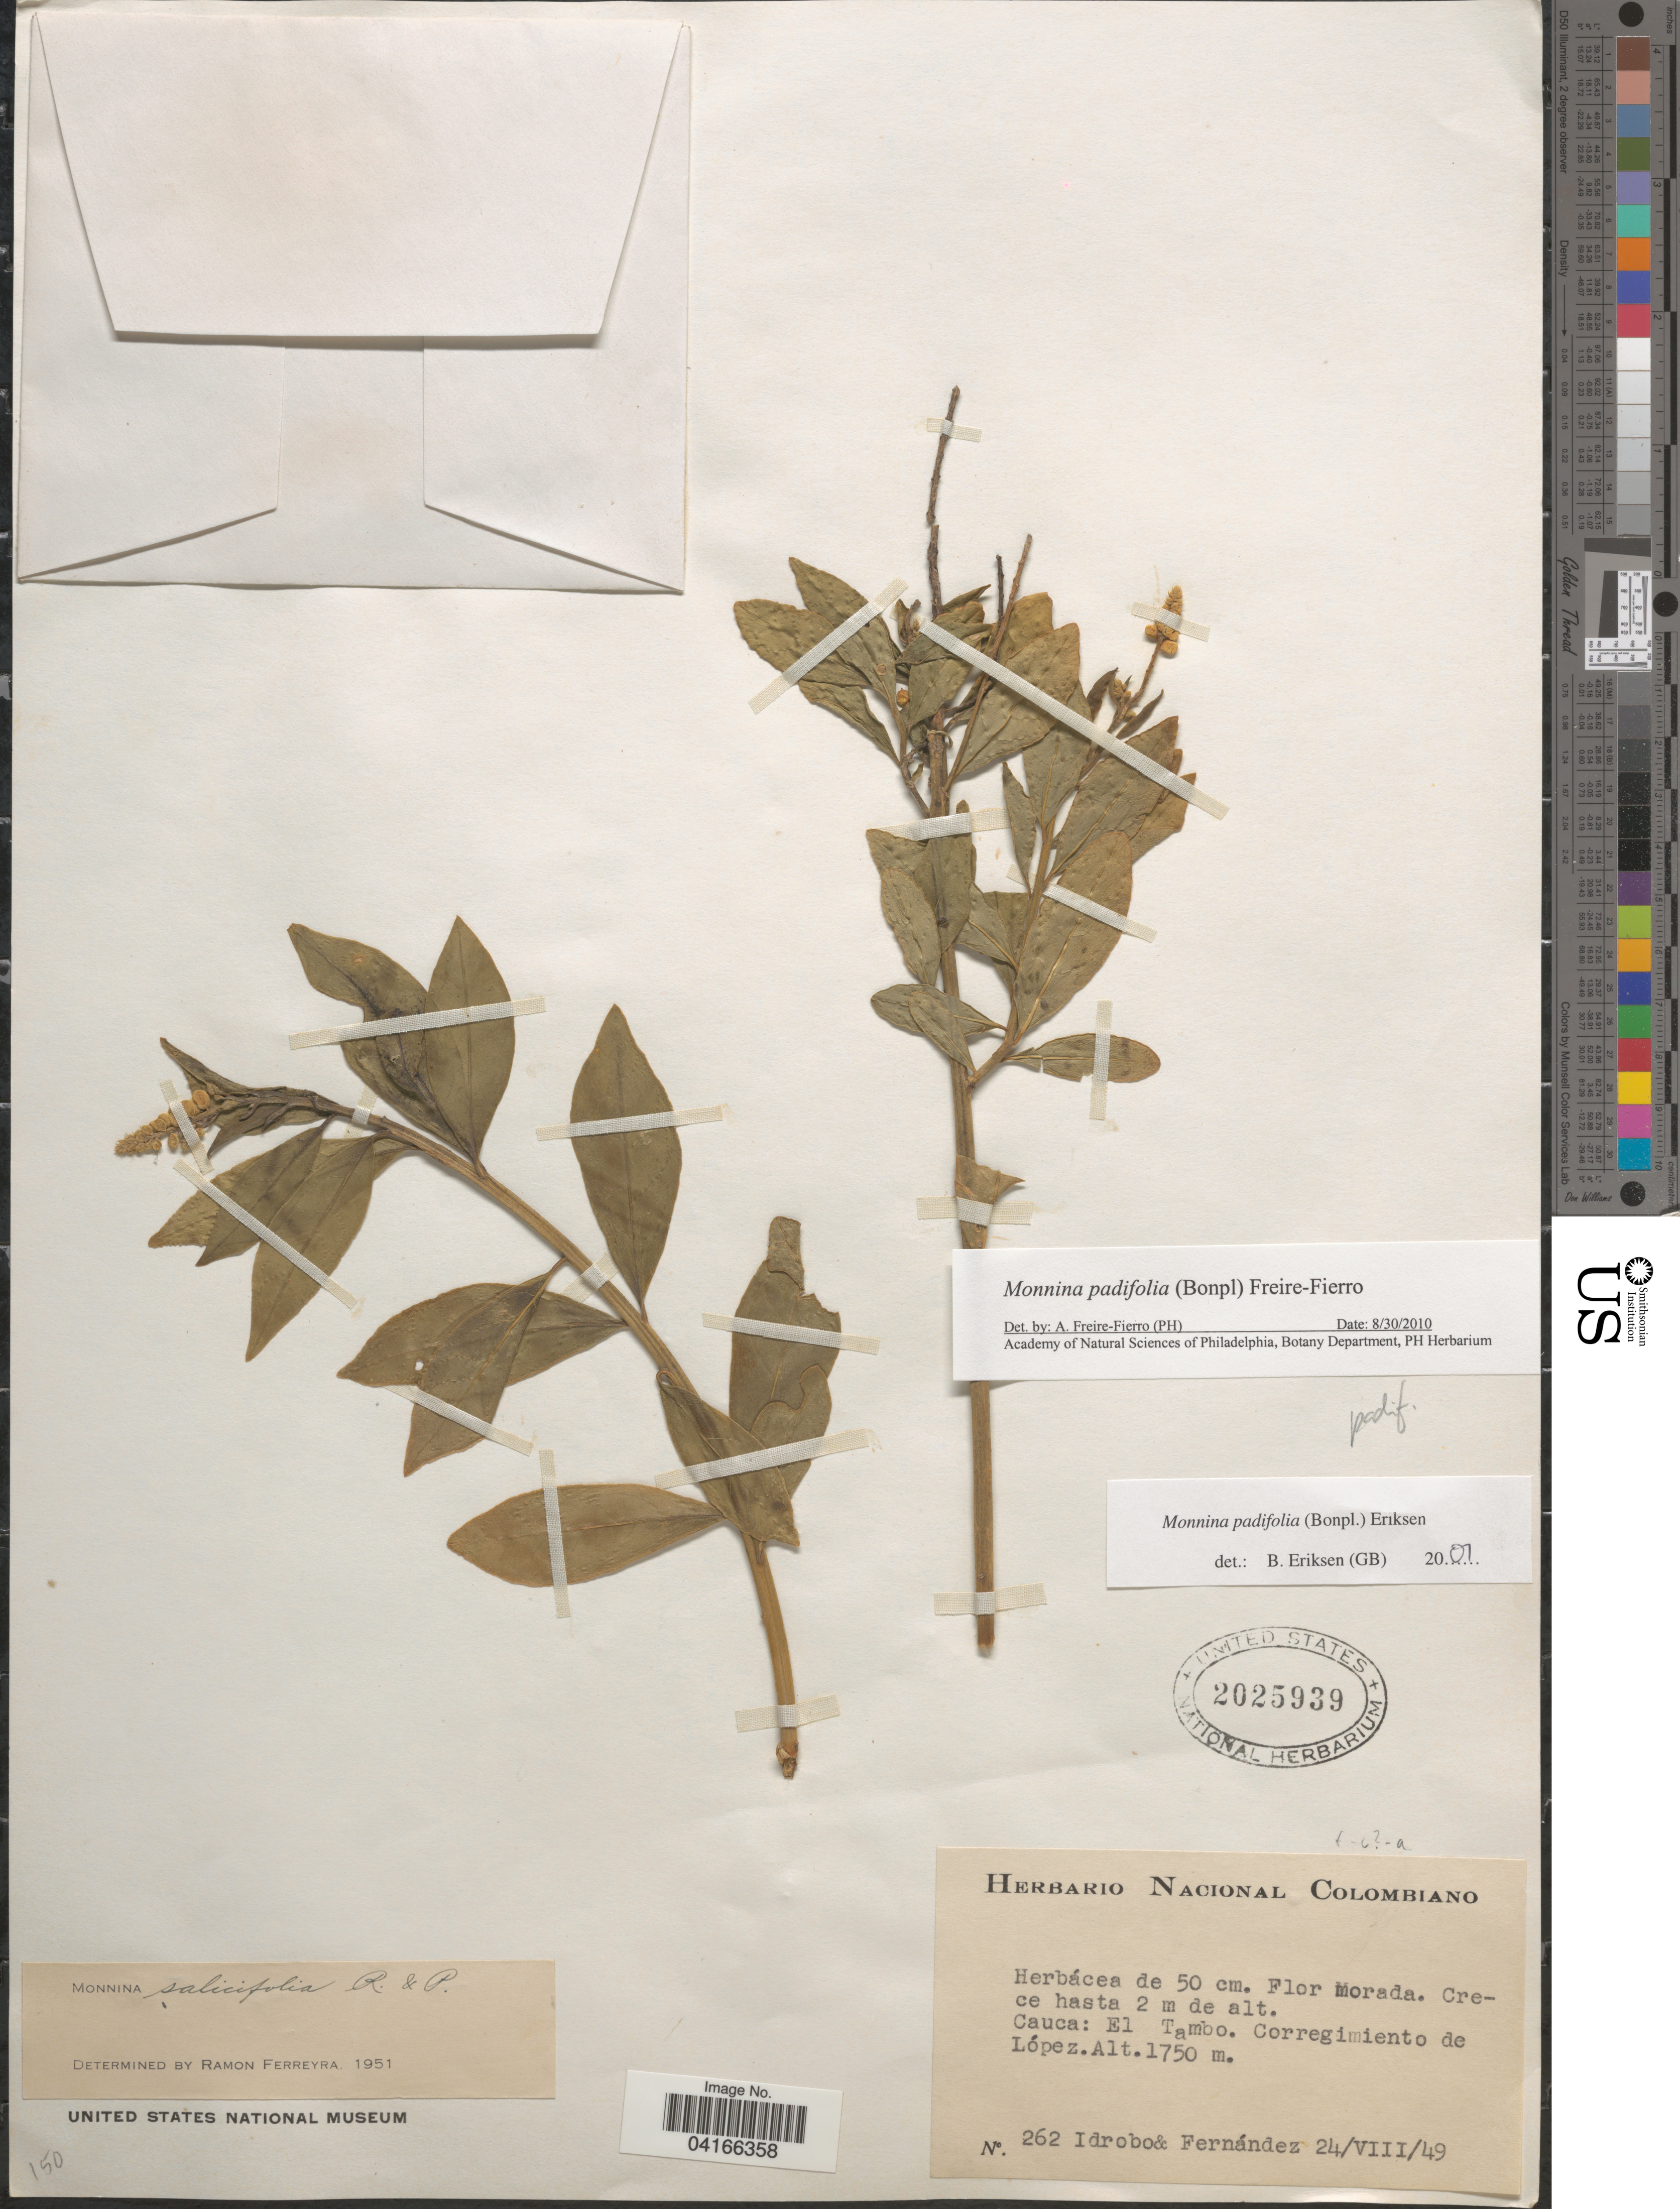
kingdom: Plantae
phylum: Tracheophyta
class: Magnoliopsida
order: Fabales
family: Polygalaceae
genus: Monnina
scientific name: Monnina padifolia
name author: (Bonpl.) Freire-Fierro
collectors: -- Idrobo & -- Fernandez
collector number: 262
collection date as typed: Transcribed d/m/y: 24/8/49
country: Colombia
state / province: Cauca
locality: El Tambo. Corregimiento de López.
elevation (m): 1750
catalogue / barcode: US 202539